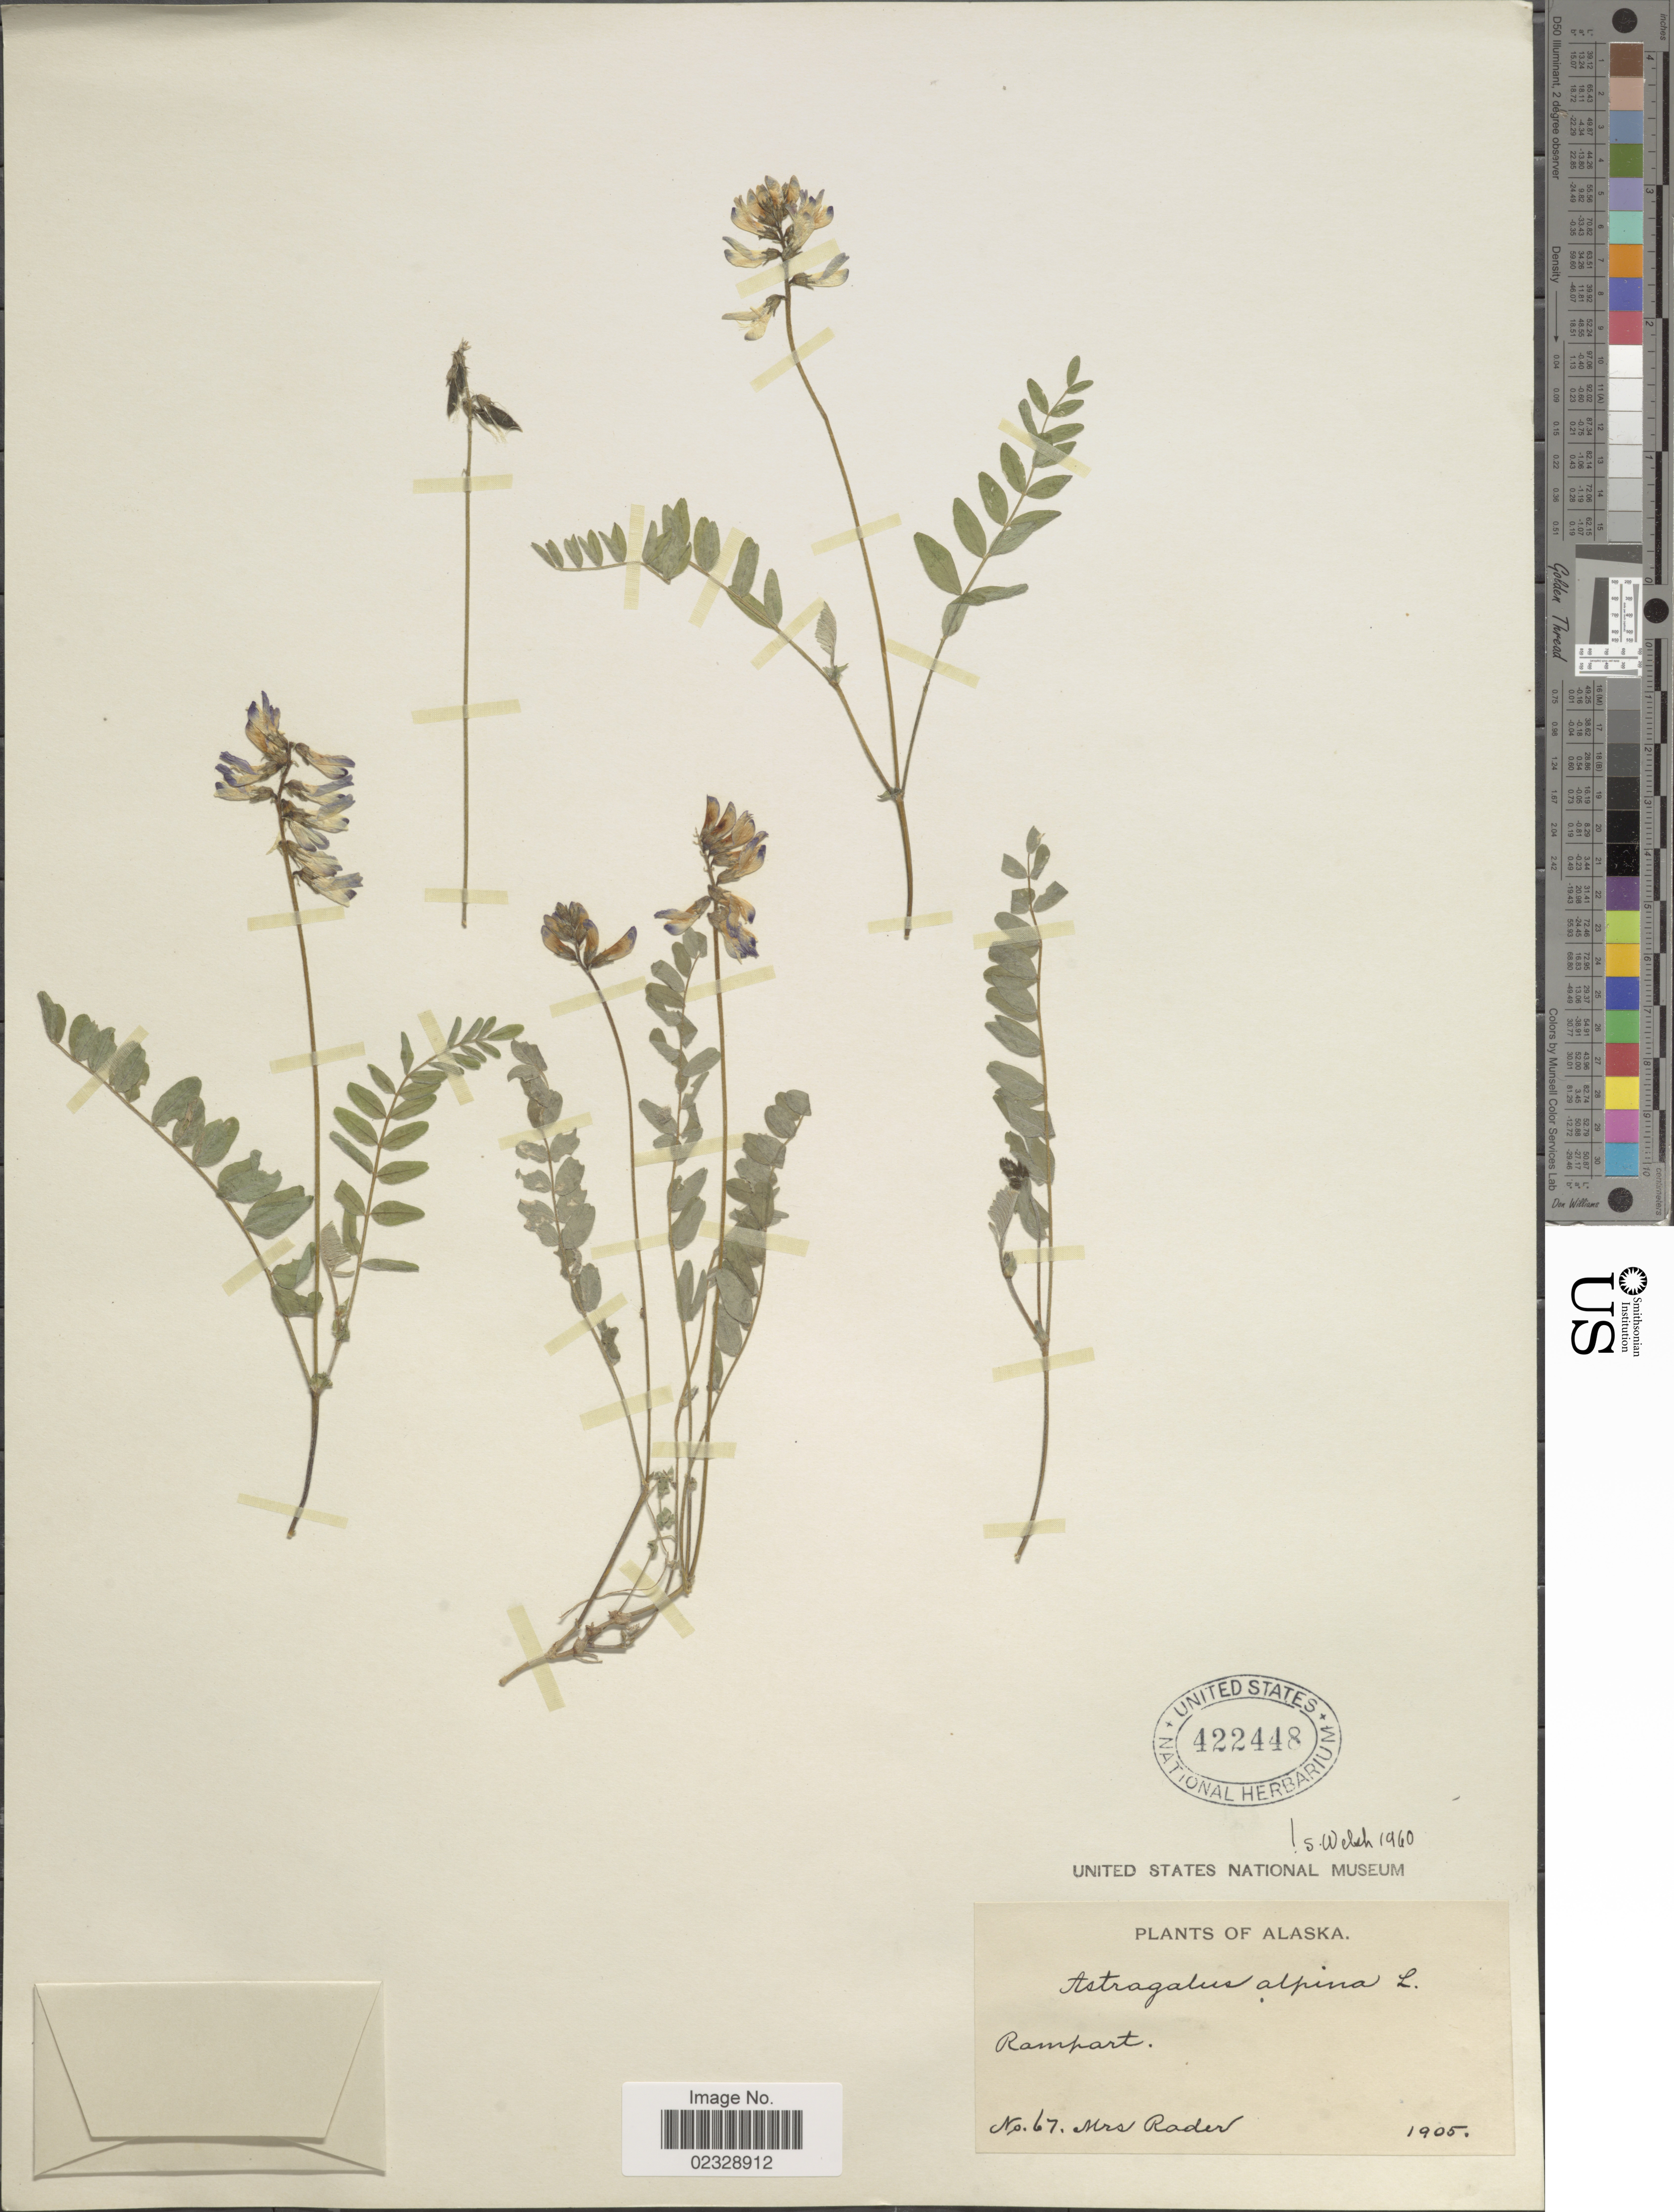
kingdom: Plantae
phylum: Tracheophyta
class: Magnoliopsida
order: Fabales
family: Fabaceae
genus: Astragalus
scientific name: Astragalus alpinus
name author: L.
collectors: Mrs. Rader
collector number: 67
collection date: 1905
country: United States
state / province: Alaska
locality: Rampart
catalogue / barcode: US 422448